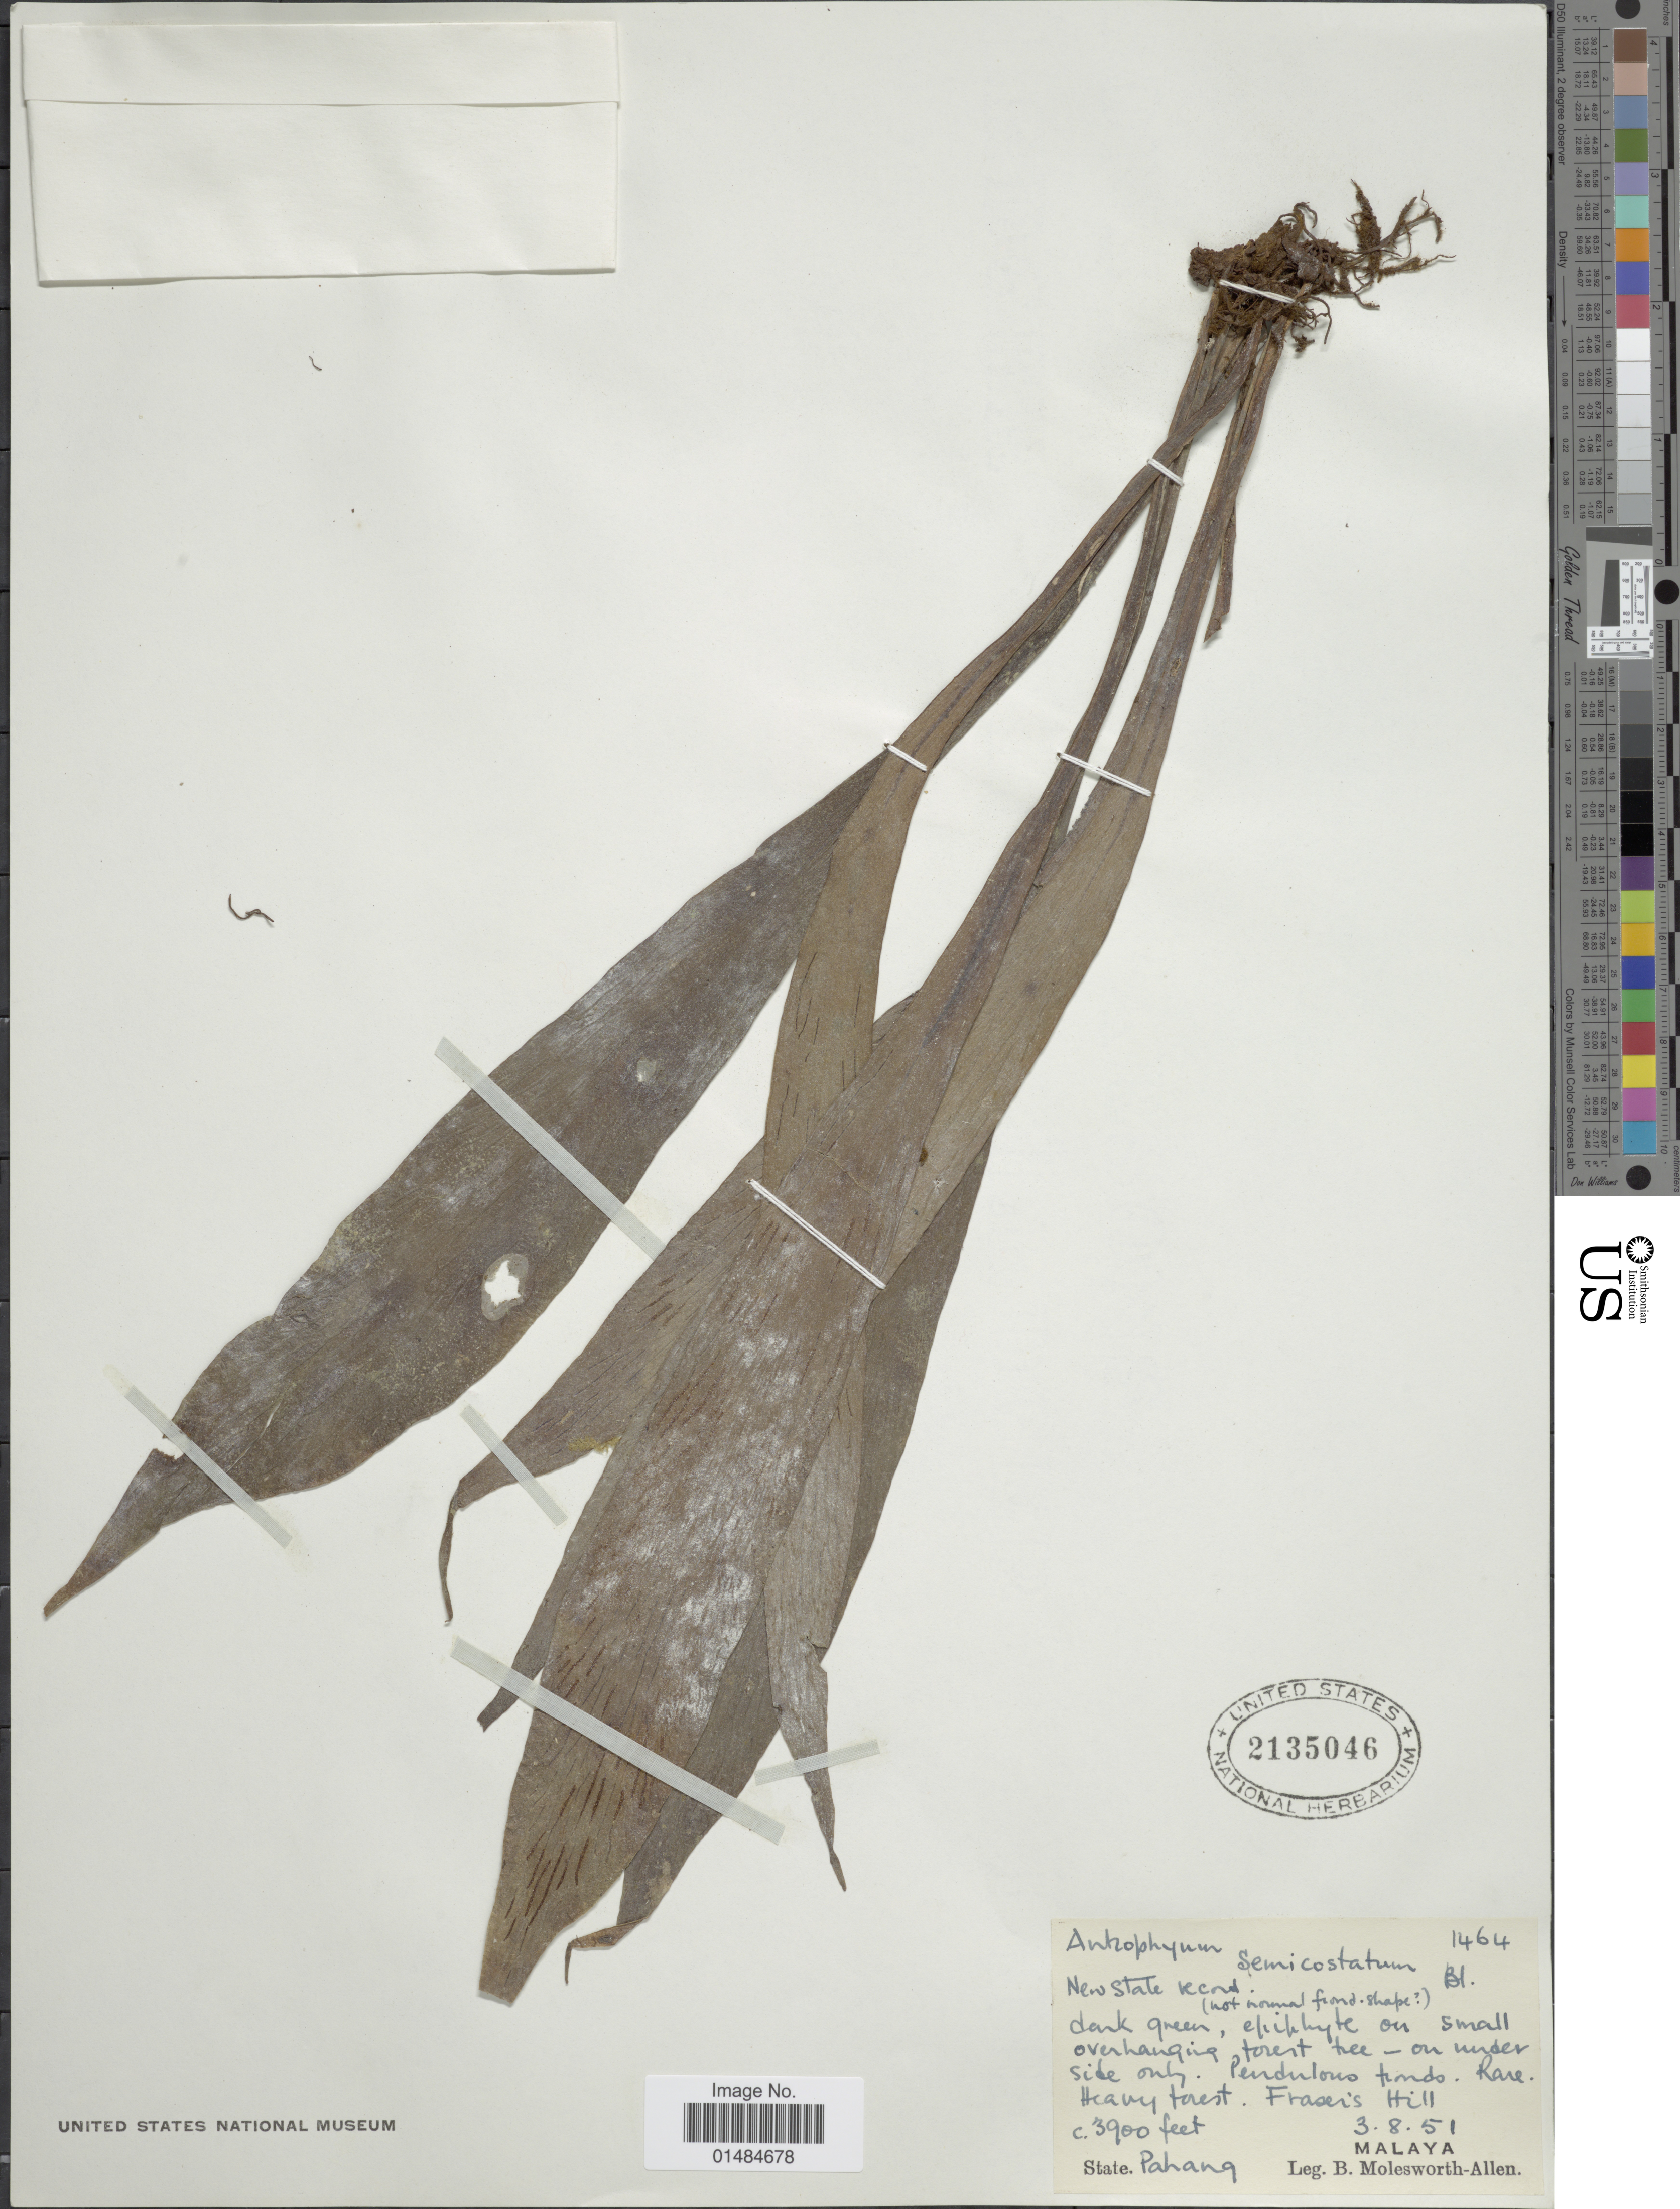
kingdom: Plantae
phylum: Tracheophyta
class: Polypodiopsida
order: Polypodiales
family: Pteridaceae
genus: Antrophyum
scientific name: Antrophyum semicostatum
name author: Blume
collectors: B. E. G. Molesworth-Allen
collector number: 1464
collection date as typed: Transcribed d/m/y: 3/8/51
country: Malaysia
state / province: Pahang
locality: Fraser's Hill, Pahang. Malaya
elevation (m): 1189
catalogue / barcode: US 2135046